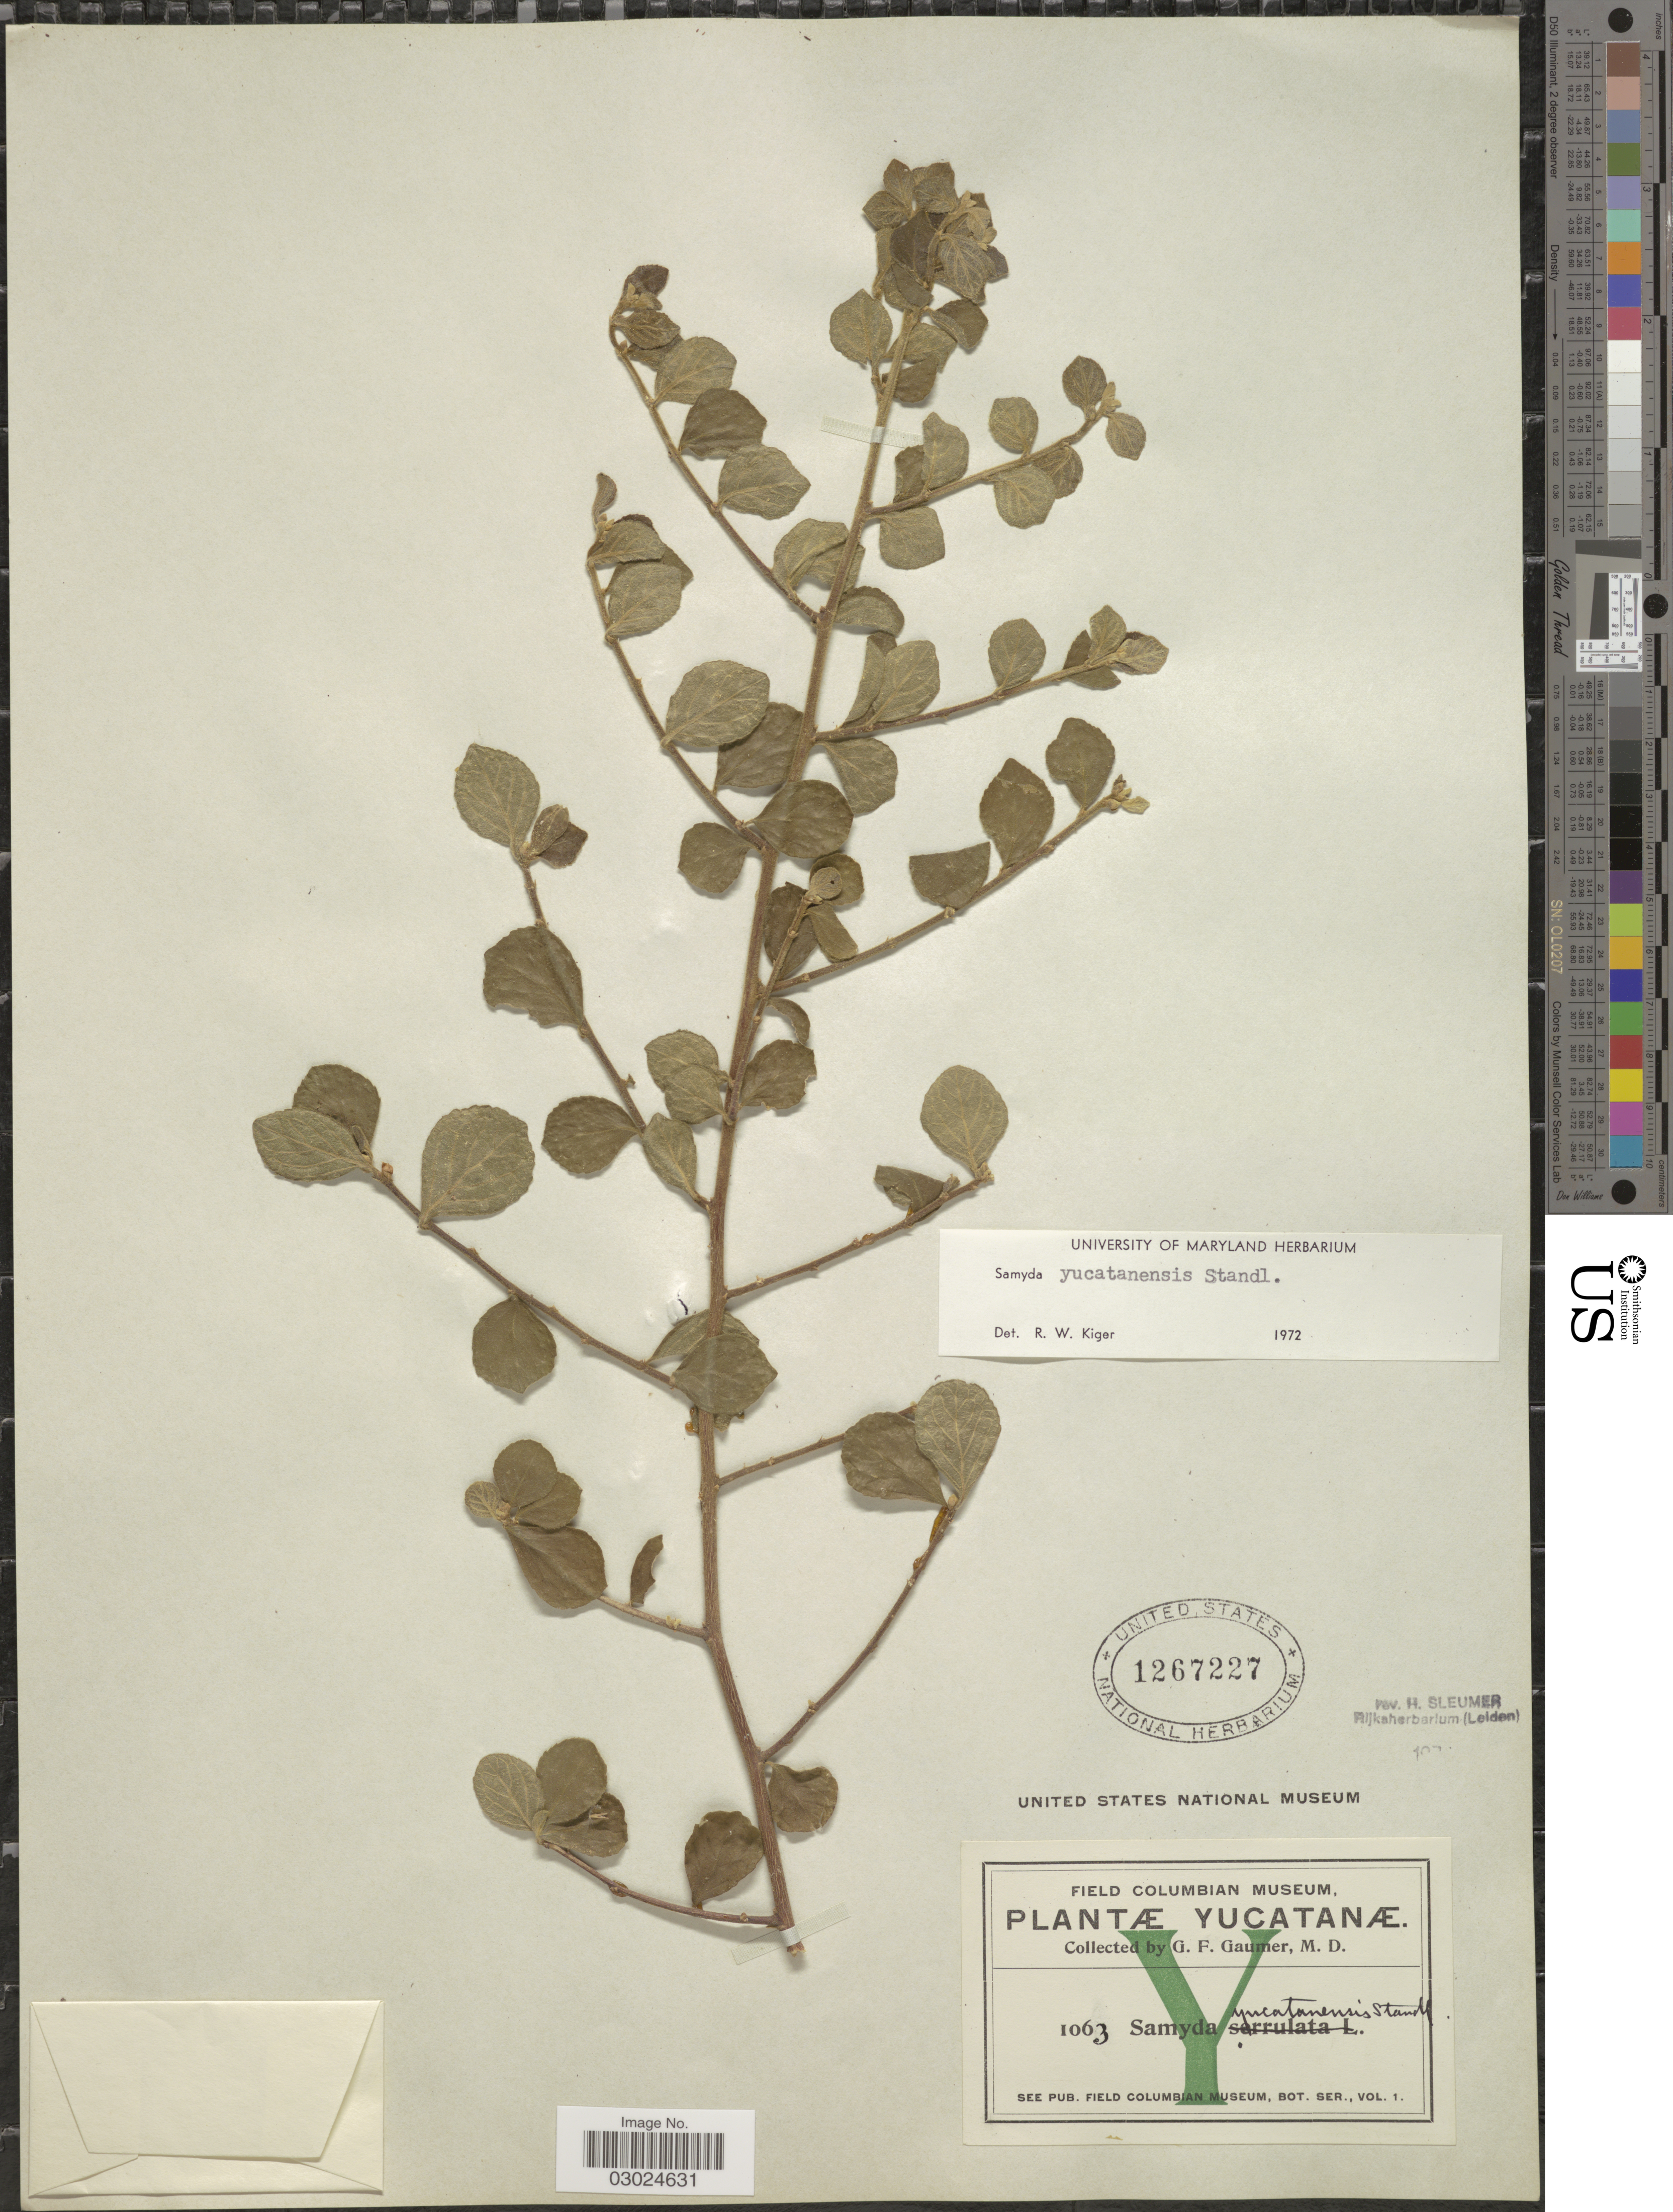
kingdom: Plantae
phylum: Tracheophyta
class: Magnoliopsida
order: Malpighiales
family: Salicaceae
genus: Casearia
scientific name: Casearia yucatanensis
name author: (Standl.) T. Samar. & M.H. Alford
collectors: G. F. Gaumer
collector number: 1063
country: Mexico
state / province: Yucatán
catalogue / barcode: US 1267227